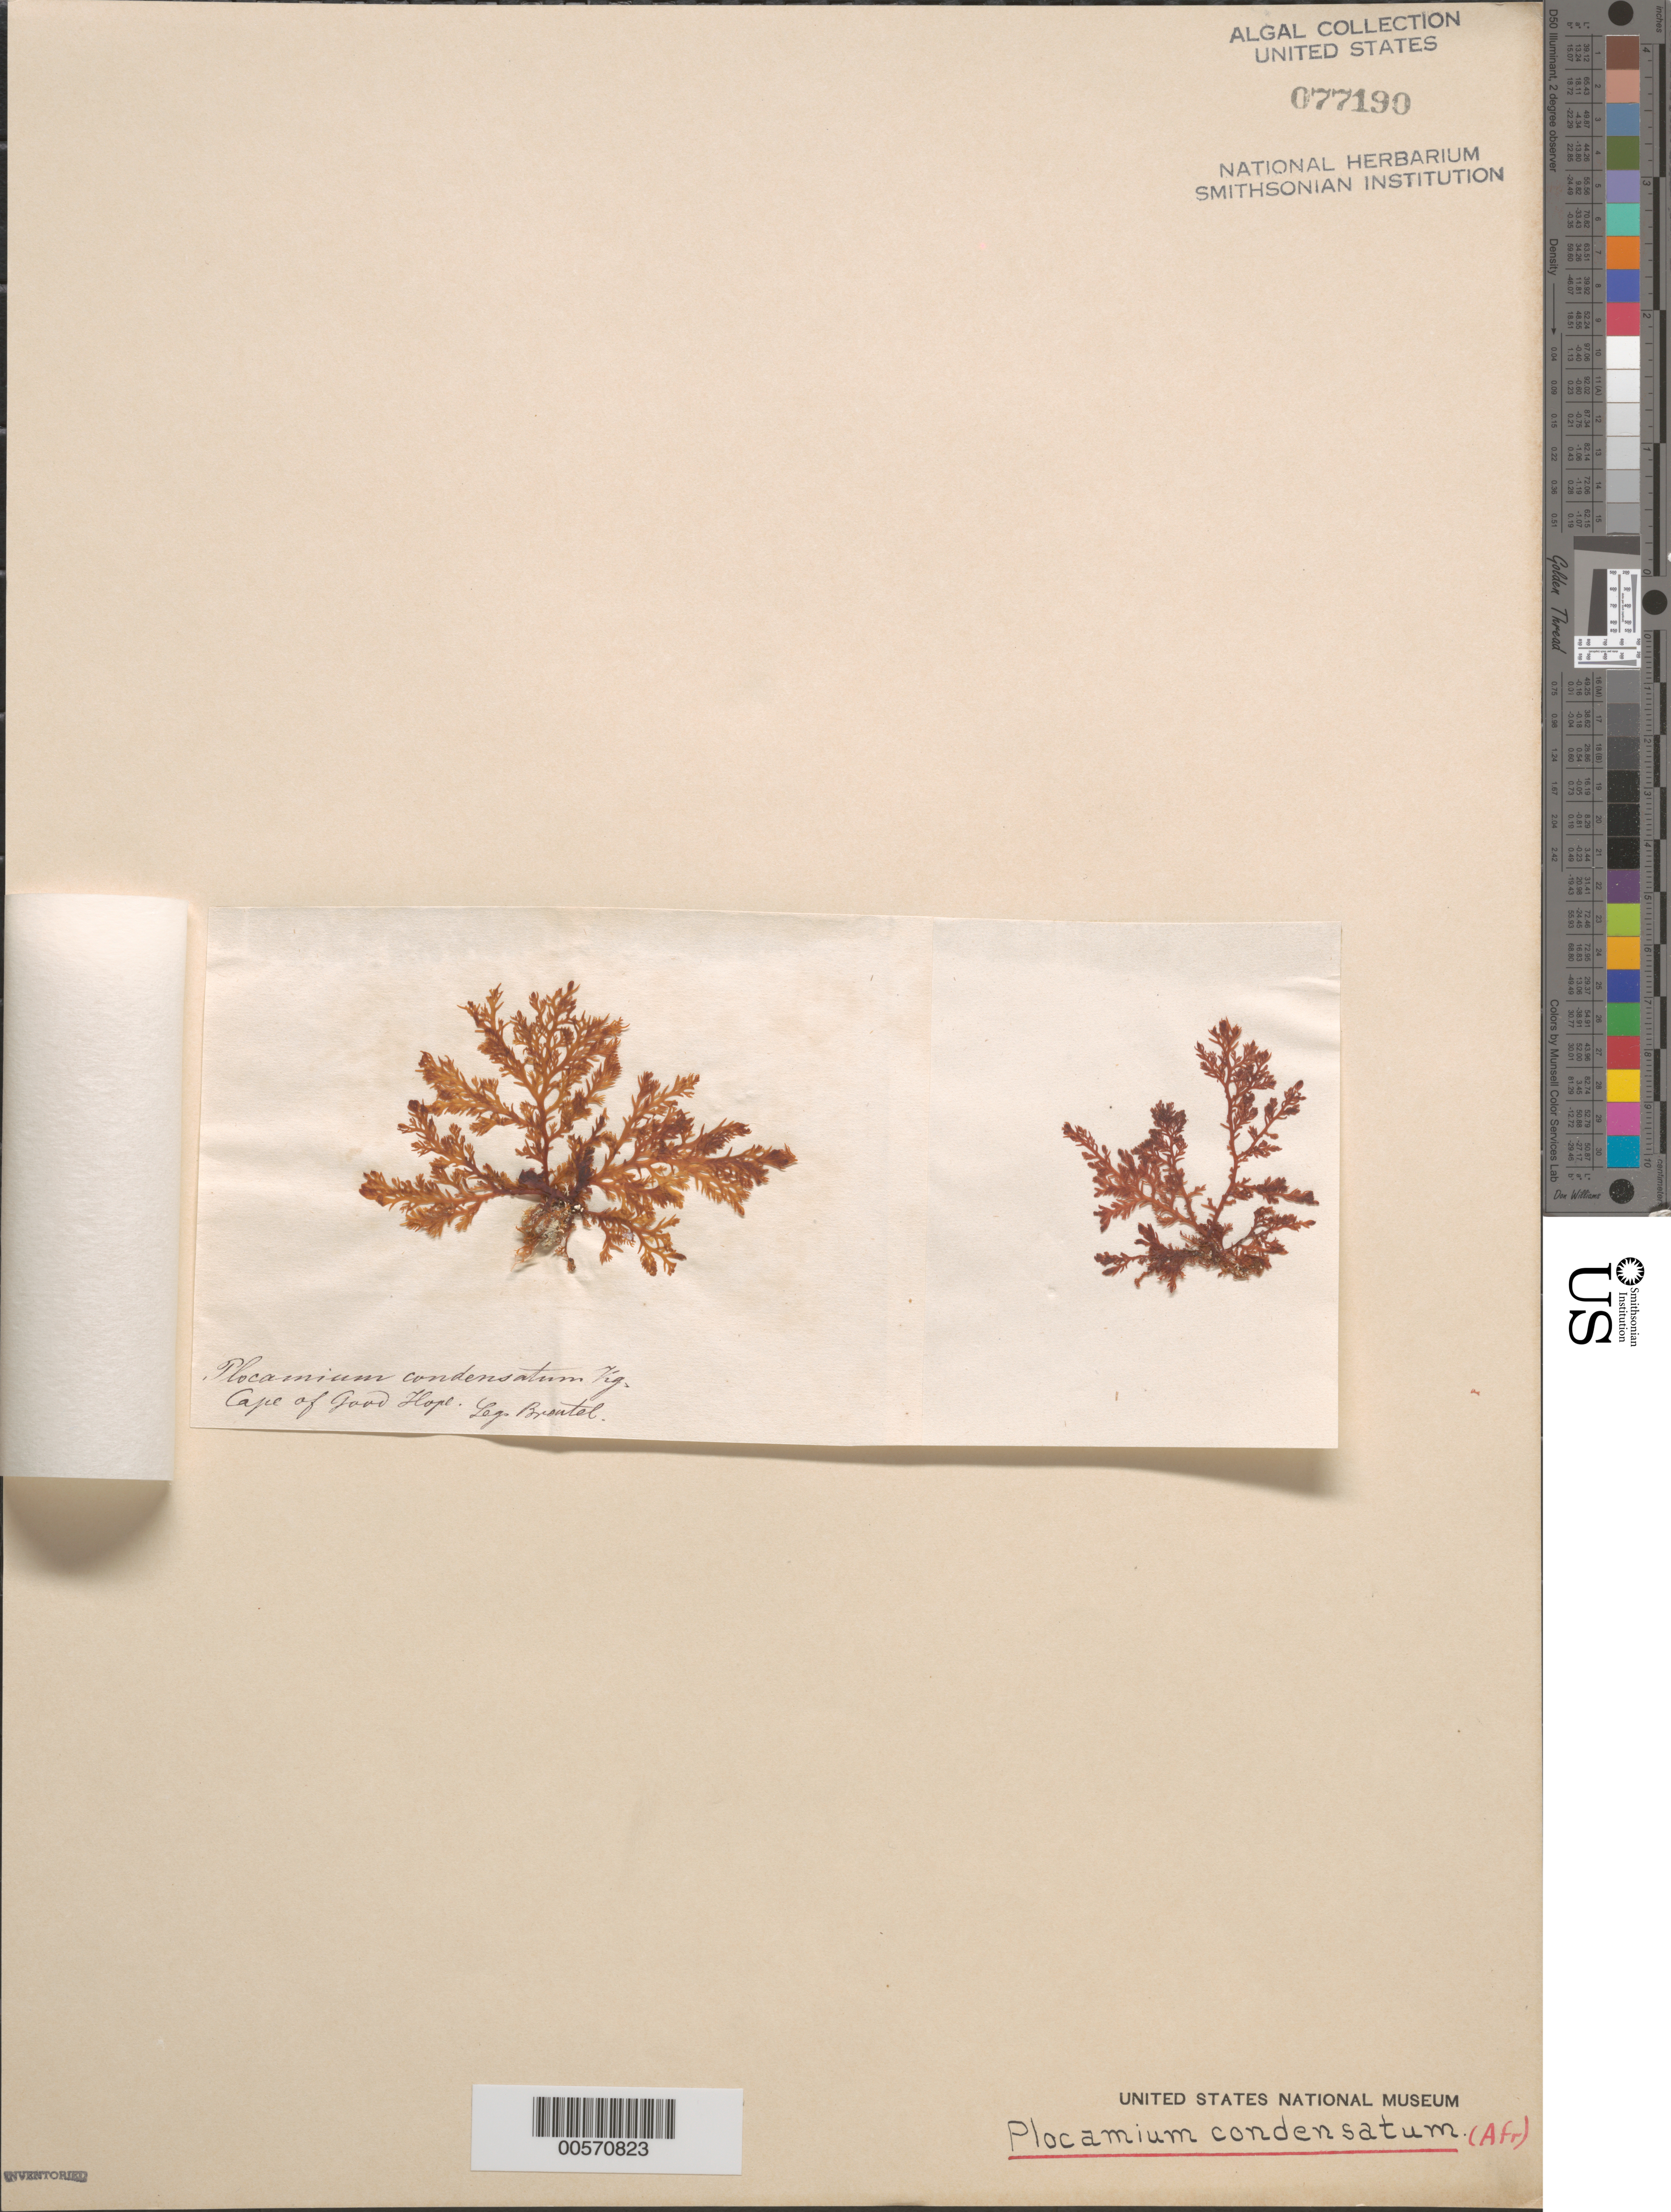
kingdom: Plantae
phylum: Rhodophyta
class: Florideophyceae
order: Plocamiales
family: Plocamiaceae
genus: Plocamium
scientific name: Plocamium rigidium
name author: Bory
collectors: J. Breutel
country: South Africa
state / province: Western Cape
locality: Cape of good hope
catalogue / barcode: US 77190